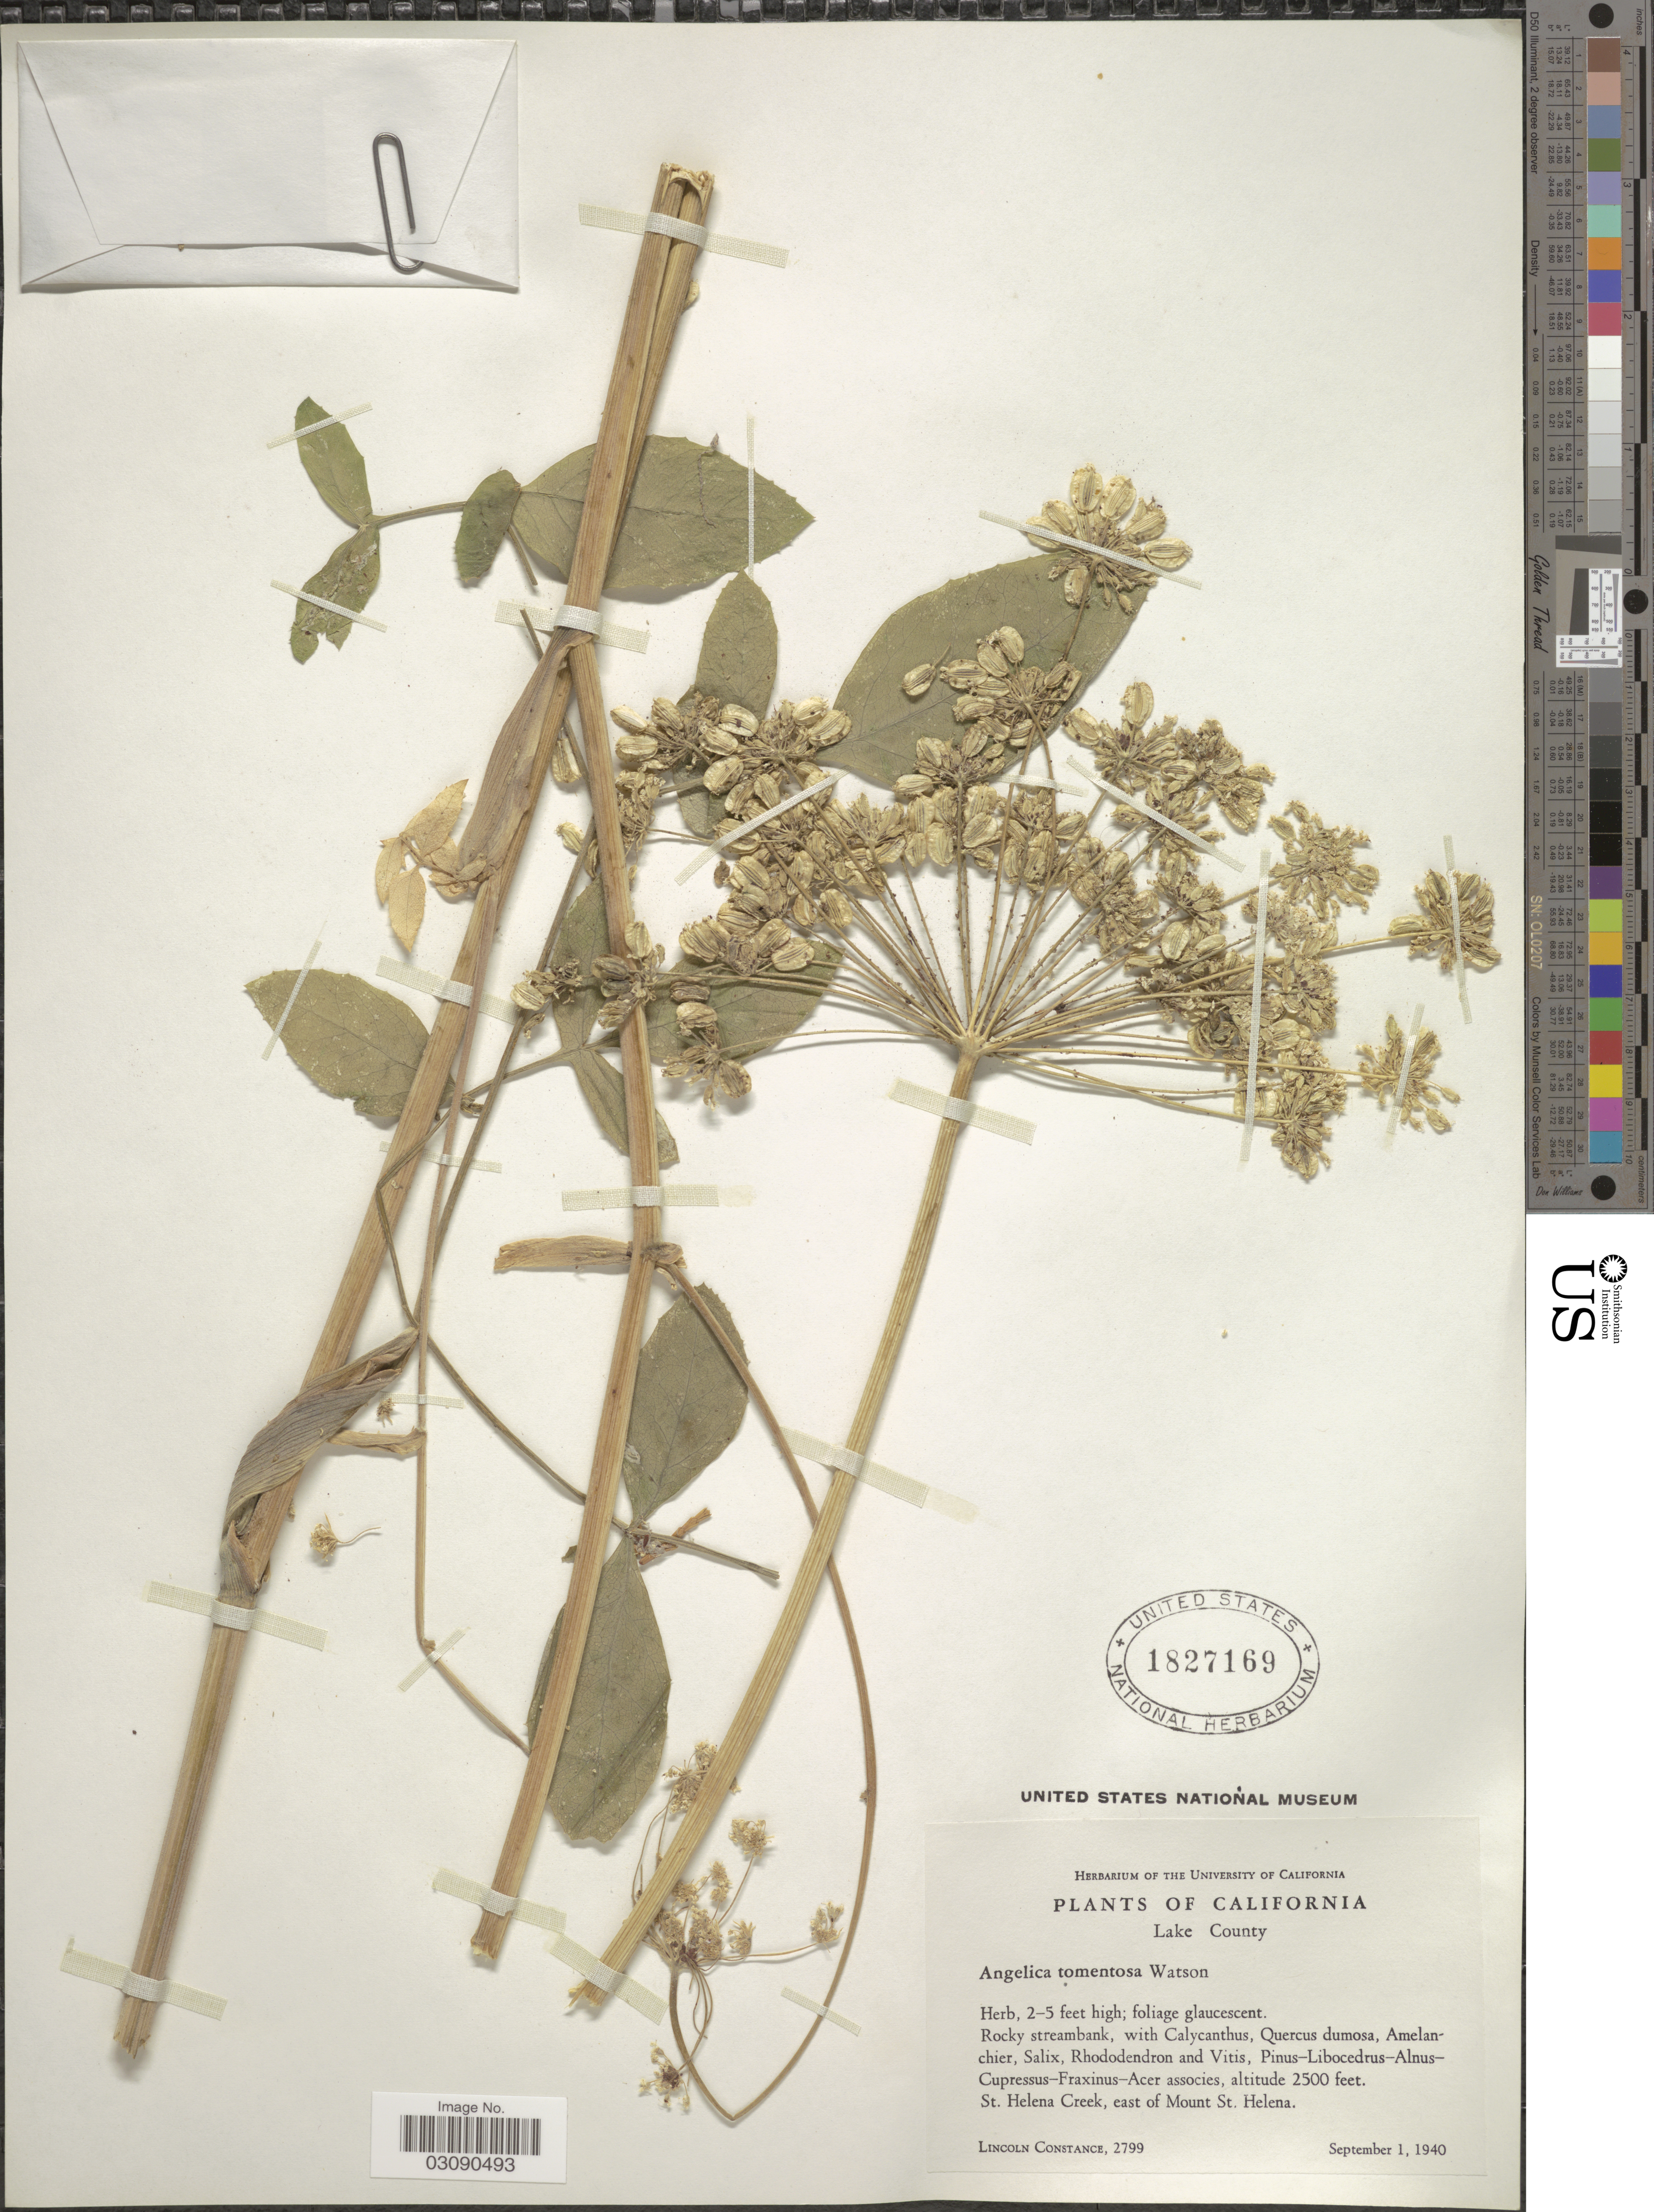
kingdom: Plantae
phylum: Tracheophyta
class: Magnoliopsida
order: Apiales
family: Apiaceae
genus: Angelica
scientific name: Angelica tomentosa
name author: S. Watson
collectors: L. Constance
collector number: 2799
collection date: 1940-09-01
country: United States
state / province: California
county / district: Lake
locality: Lake County. St. Helena Creek, east of Mount St. Helena.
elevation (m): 762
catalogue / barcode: US 1827169